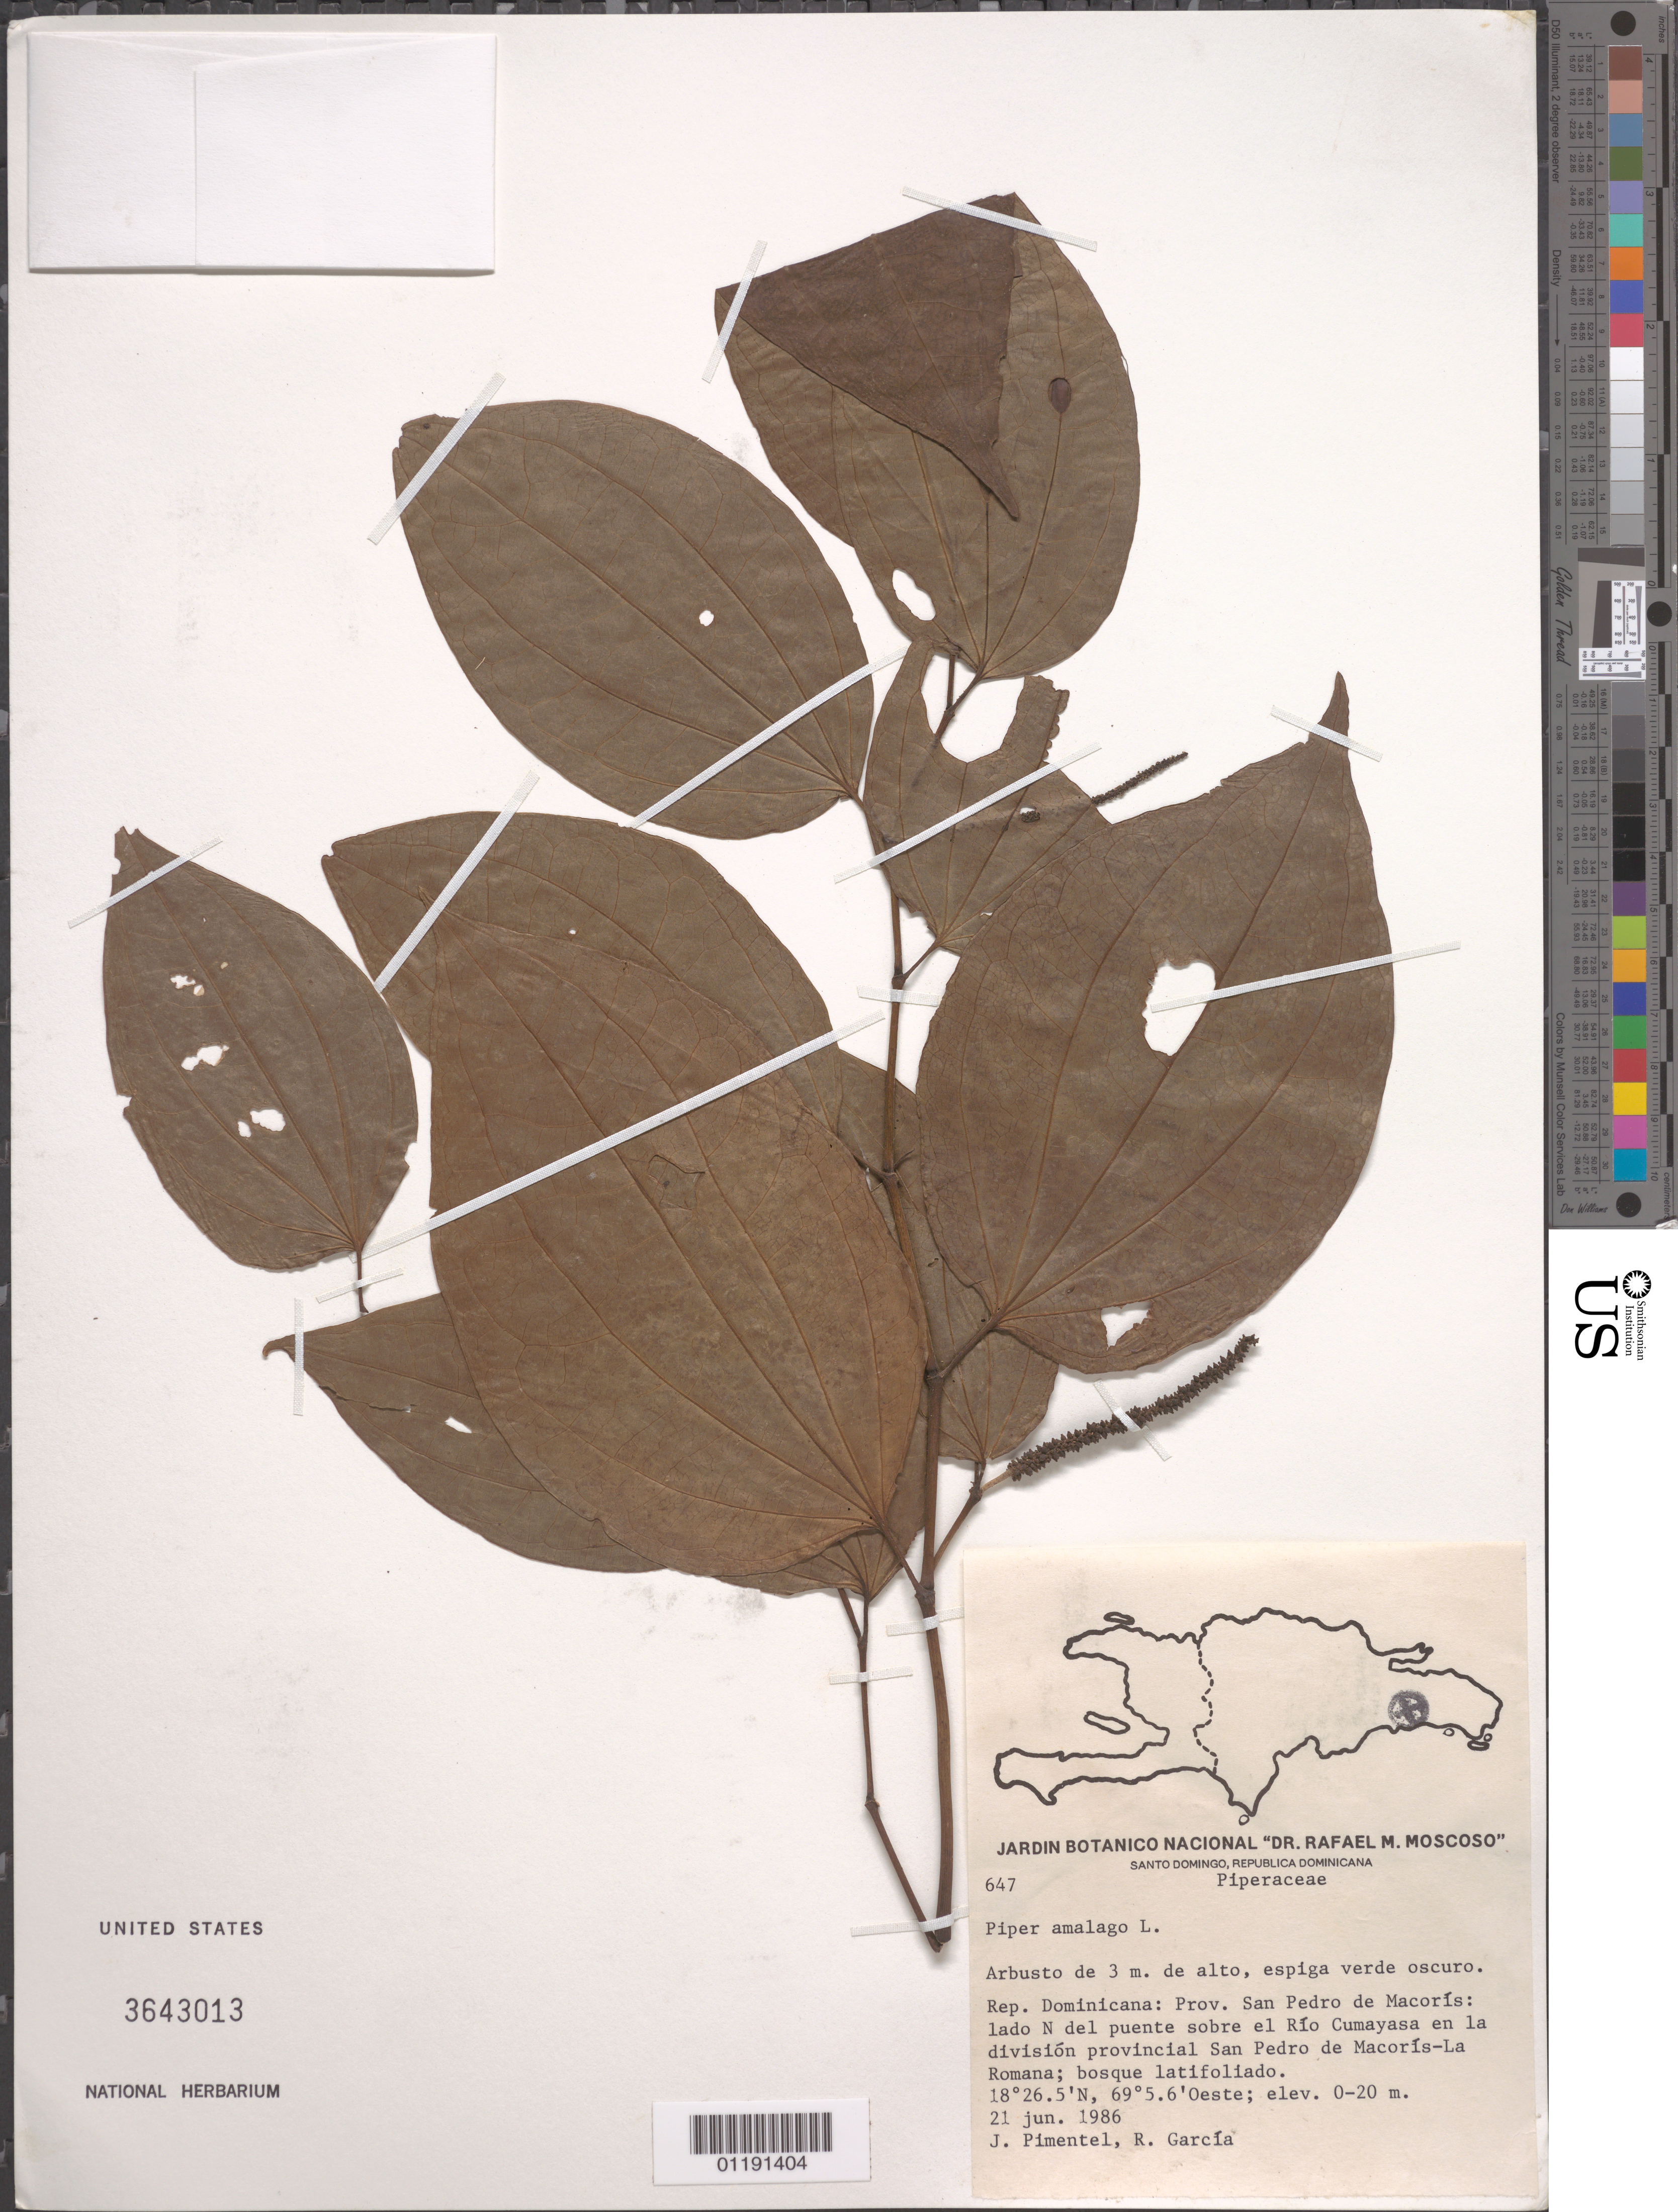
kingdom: Plantae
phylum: Tracheophyta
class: Magnoliopsida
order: Piperales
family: Piperaceae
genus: Piper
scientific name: Piper amalago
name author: L.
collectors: J. Pimentel & R. G. García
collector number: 647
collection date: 1986-06-21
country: Dominican Republic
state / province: San Pedro de Macorís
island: Hispaniola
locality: N side of the bridge over Río Cumayasa in the provincial division San Pedro de Macorís-La Romana.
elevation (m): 0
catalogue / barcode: US 3643013